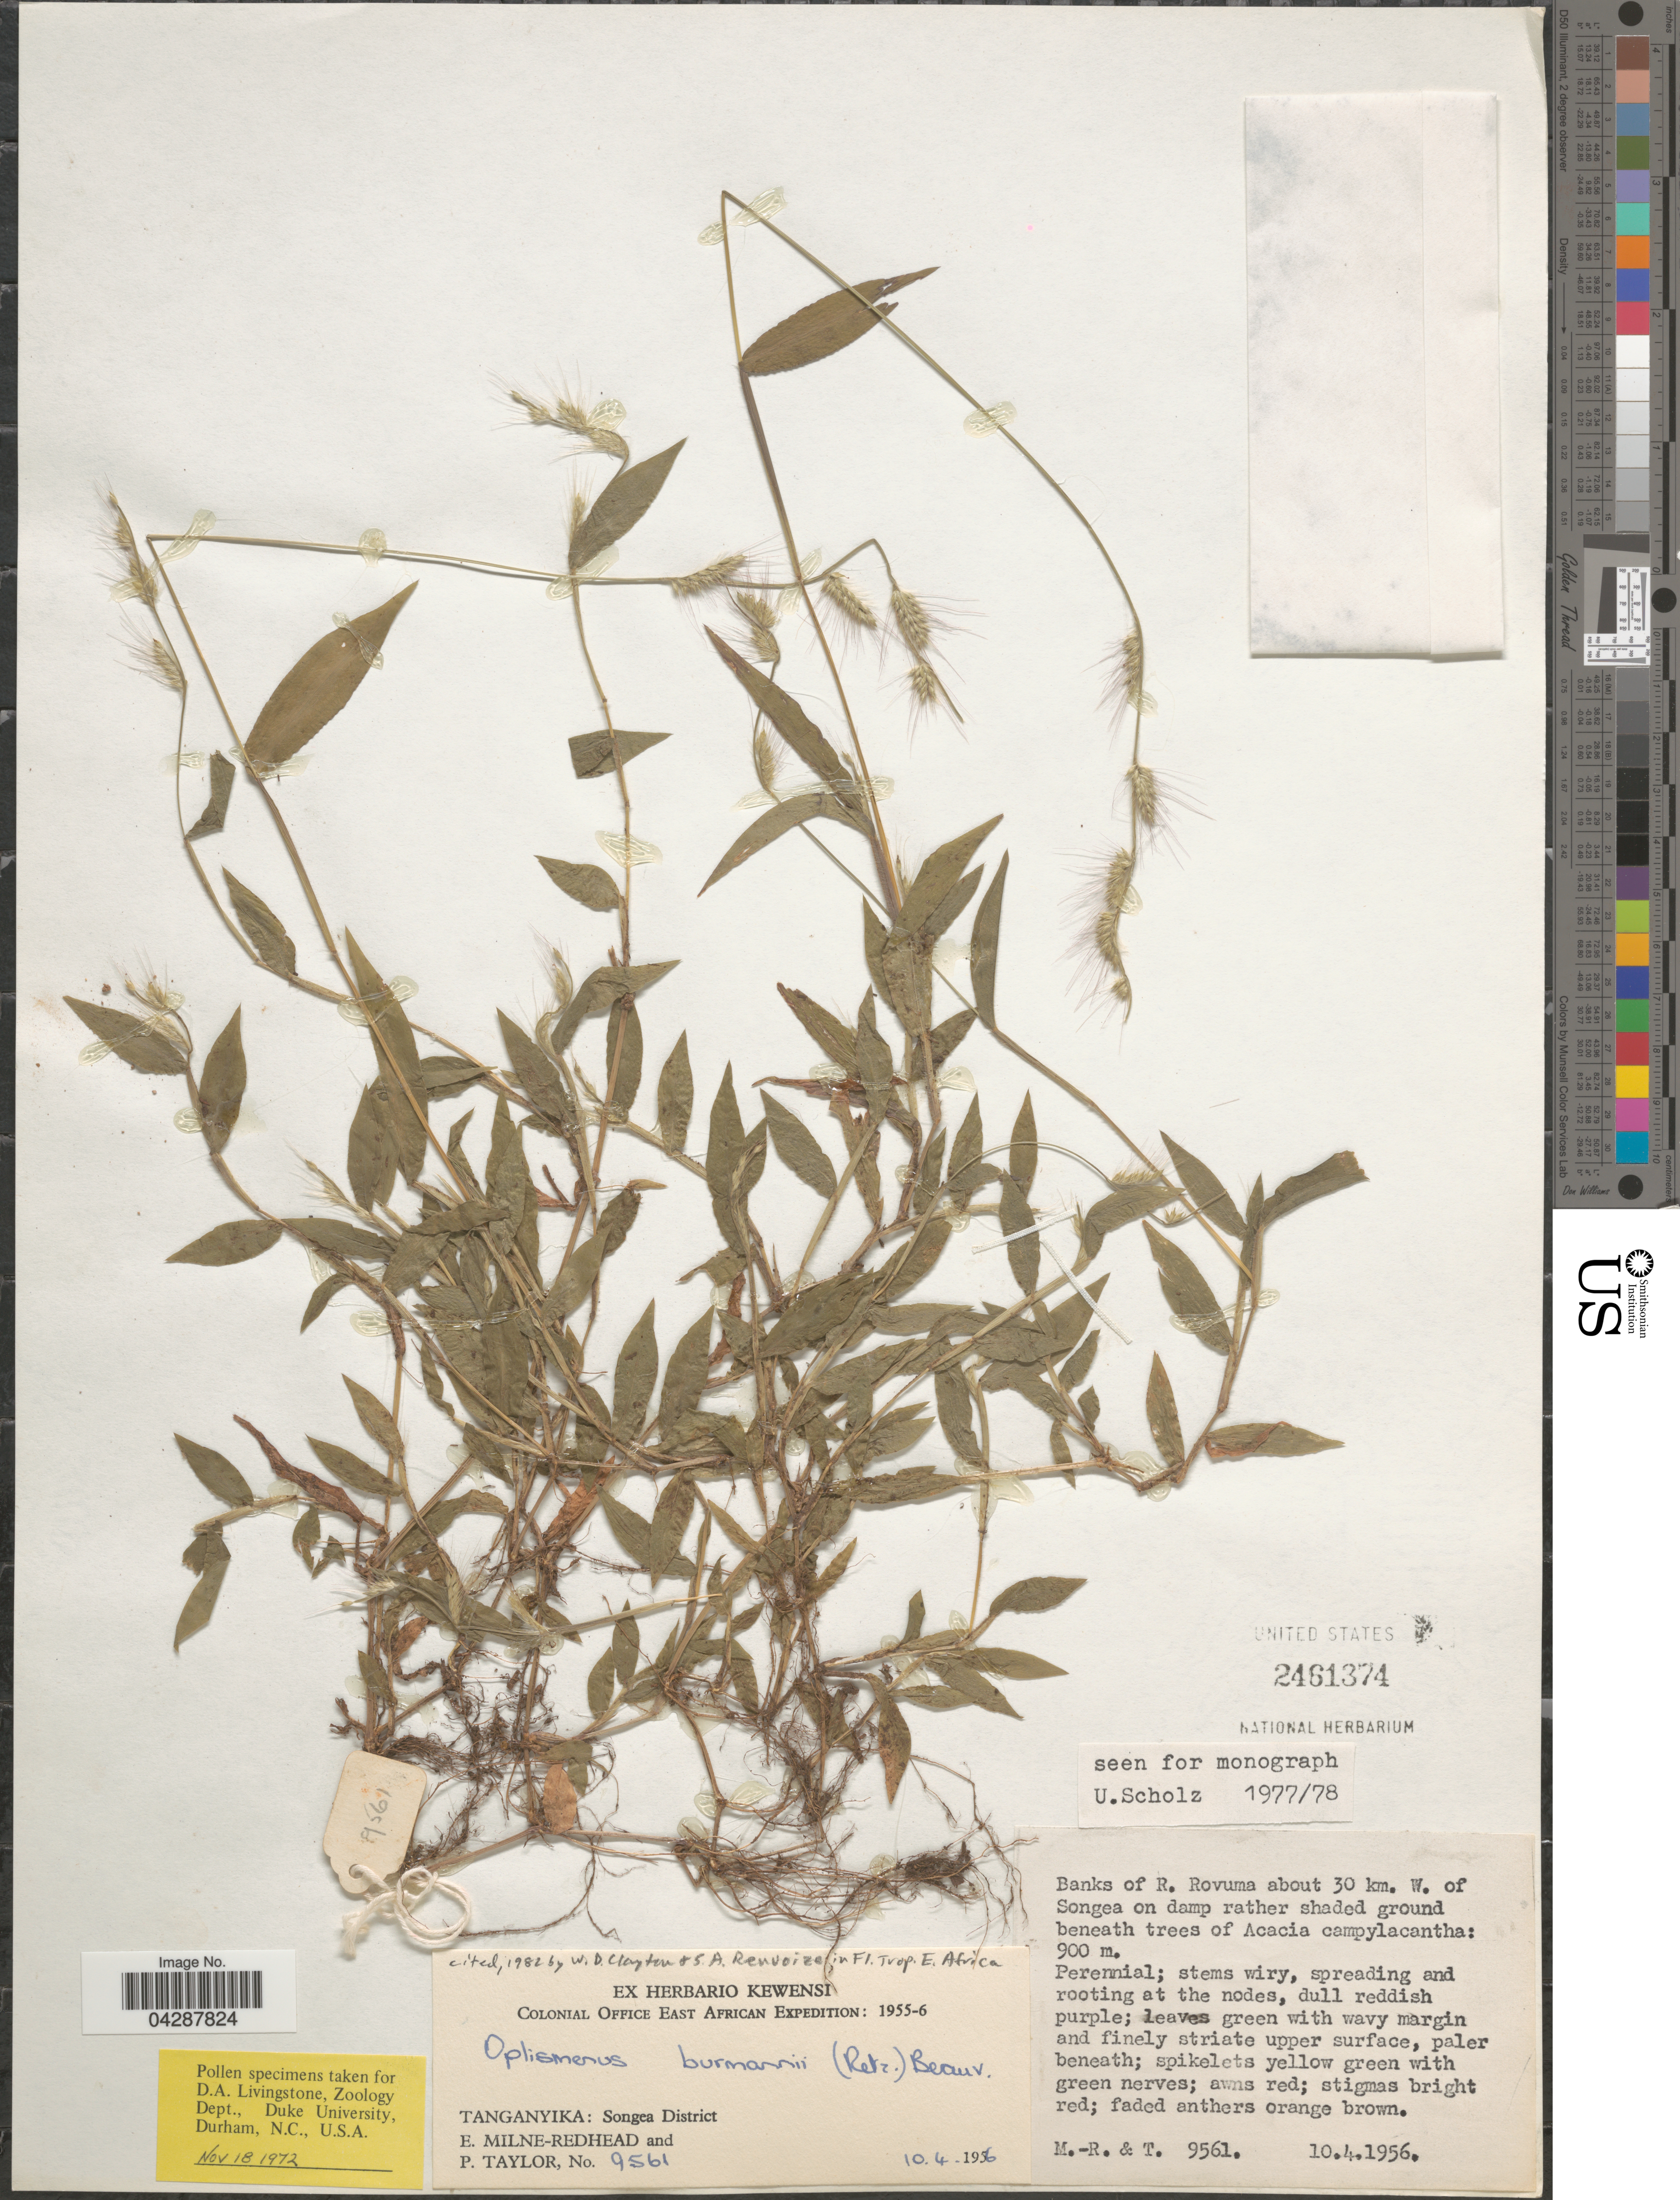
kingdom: Plantae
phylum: Tracheophyta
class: Liliopsida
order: Poales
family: Poaceae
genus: Oplismenus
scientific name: Oplismenus burmannii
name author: (Retz.) P. Beauv.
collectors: E. W. Milne-Redhead & P. Taylor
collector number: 9561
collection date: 1956-04-10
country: Tanzania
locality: Colonial Office East African Expedition: 1955-6. Tanganyika: Songea District. Banks of R. Rovuma about 30 km. W. of Songea.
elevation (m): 900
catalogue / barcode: US 2461374